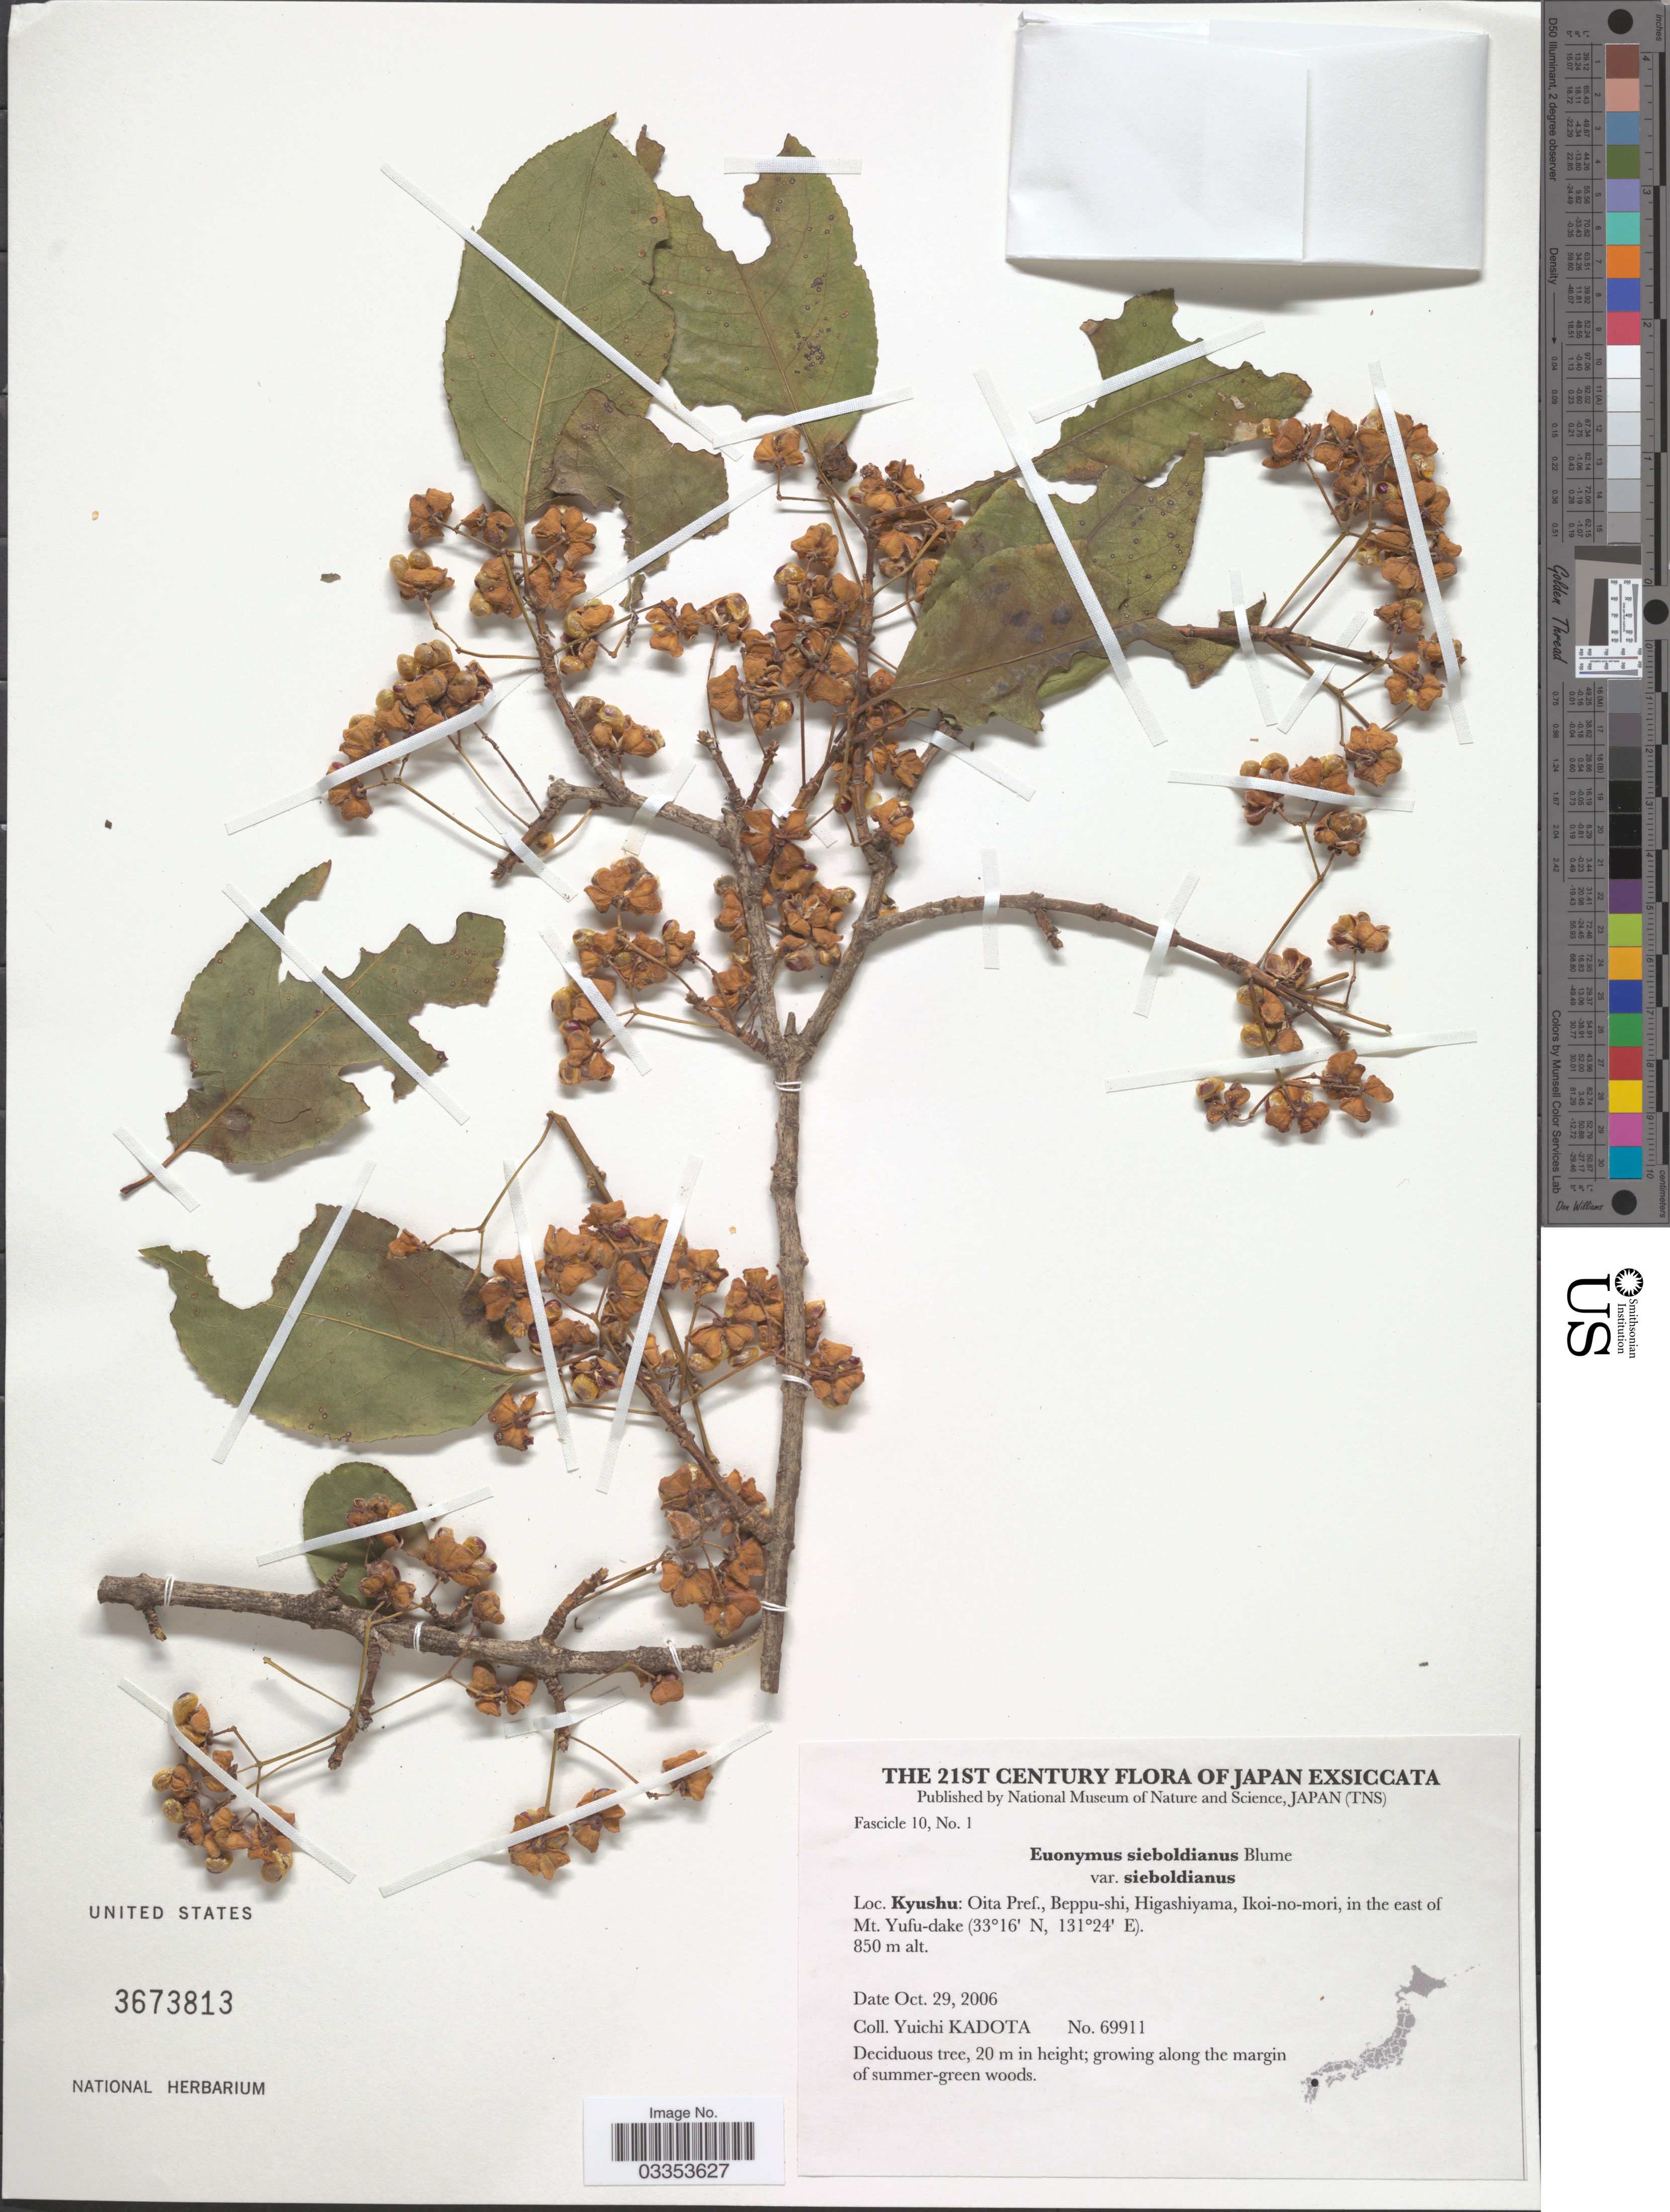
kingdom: Plantae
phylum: Tracheophyta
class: Magnoliopsida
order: Celastrales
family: Celastraceae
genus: Euonymus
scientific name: Euonymus sieboldianus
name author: Blume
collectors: Y. Kadota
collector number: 69911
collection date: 2006-10-29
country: Japan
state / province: Oita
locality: Kyushu: Oita Pref., Beppu-shi, Higashiyama, Ikoi-no-mori, in the east of Mt. Yufu-dake.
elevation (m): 850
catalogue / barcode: US 3673813